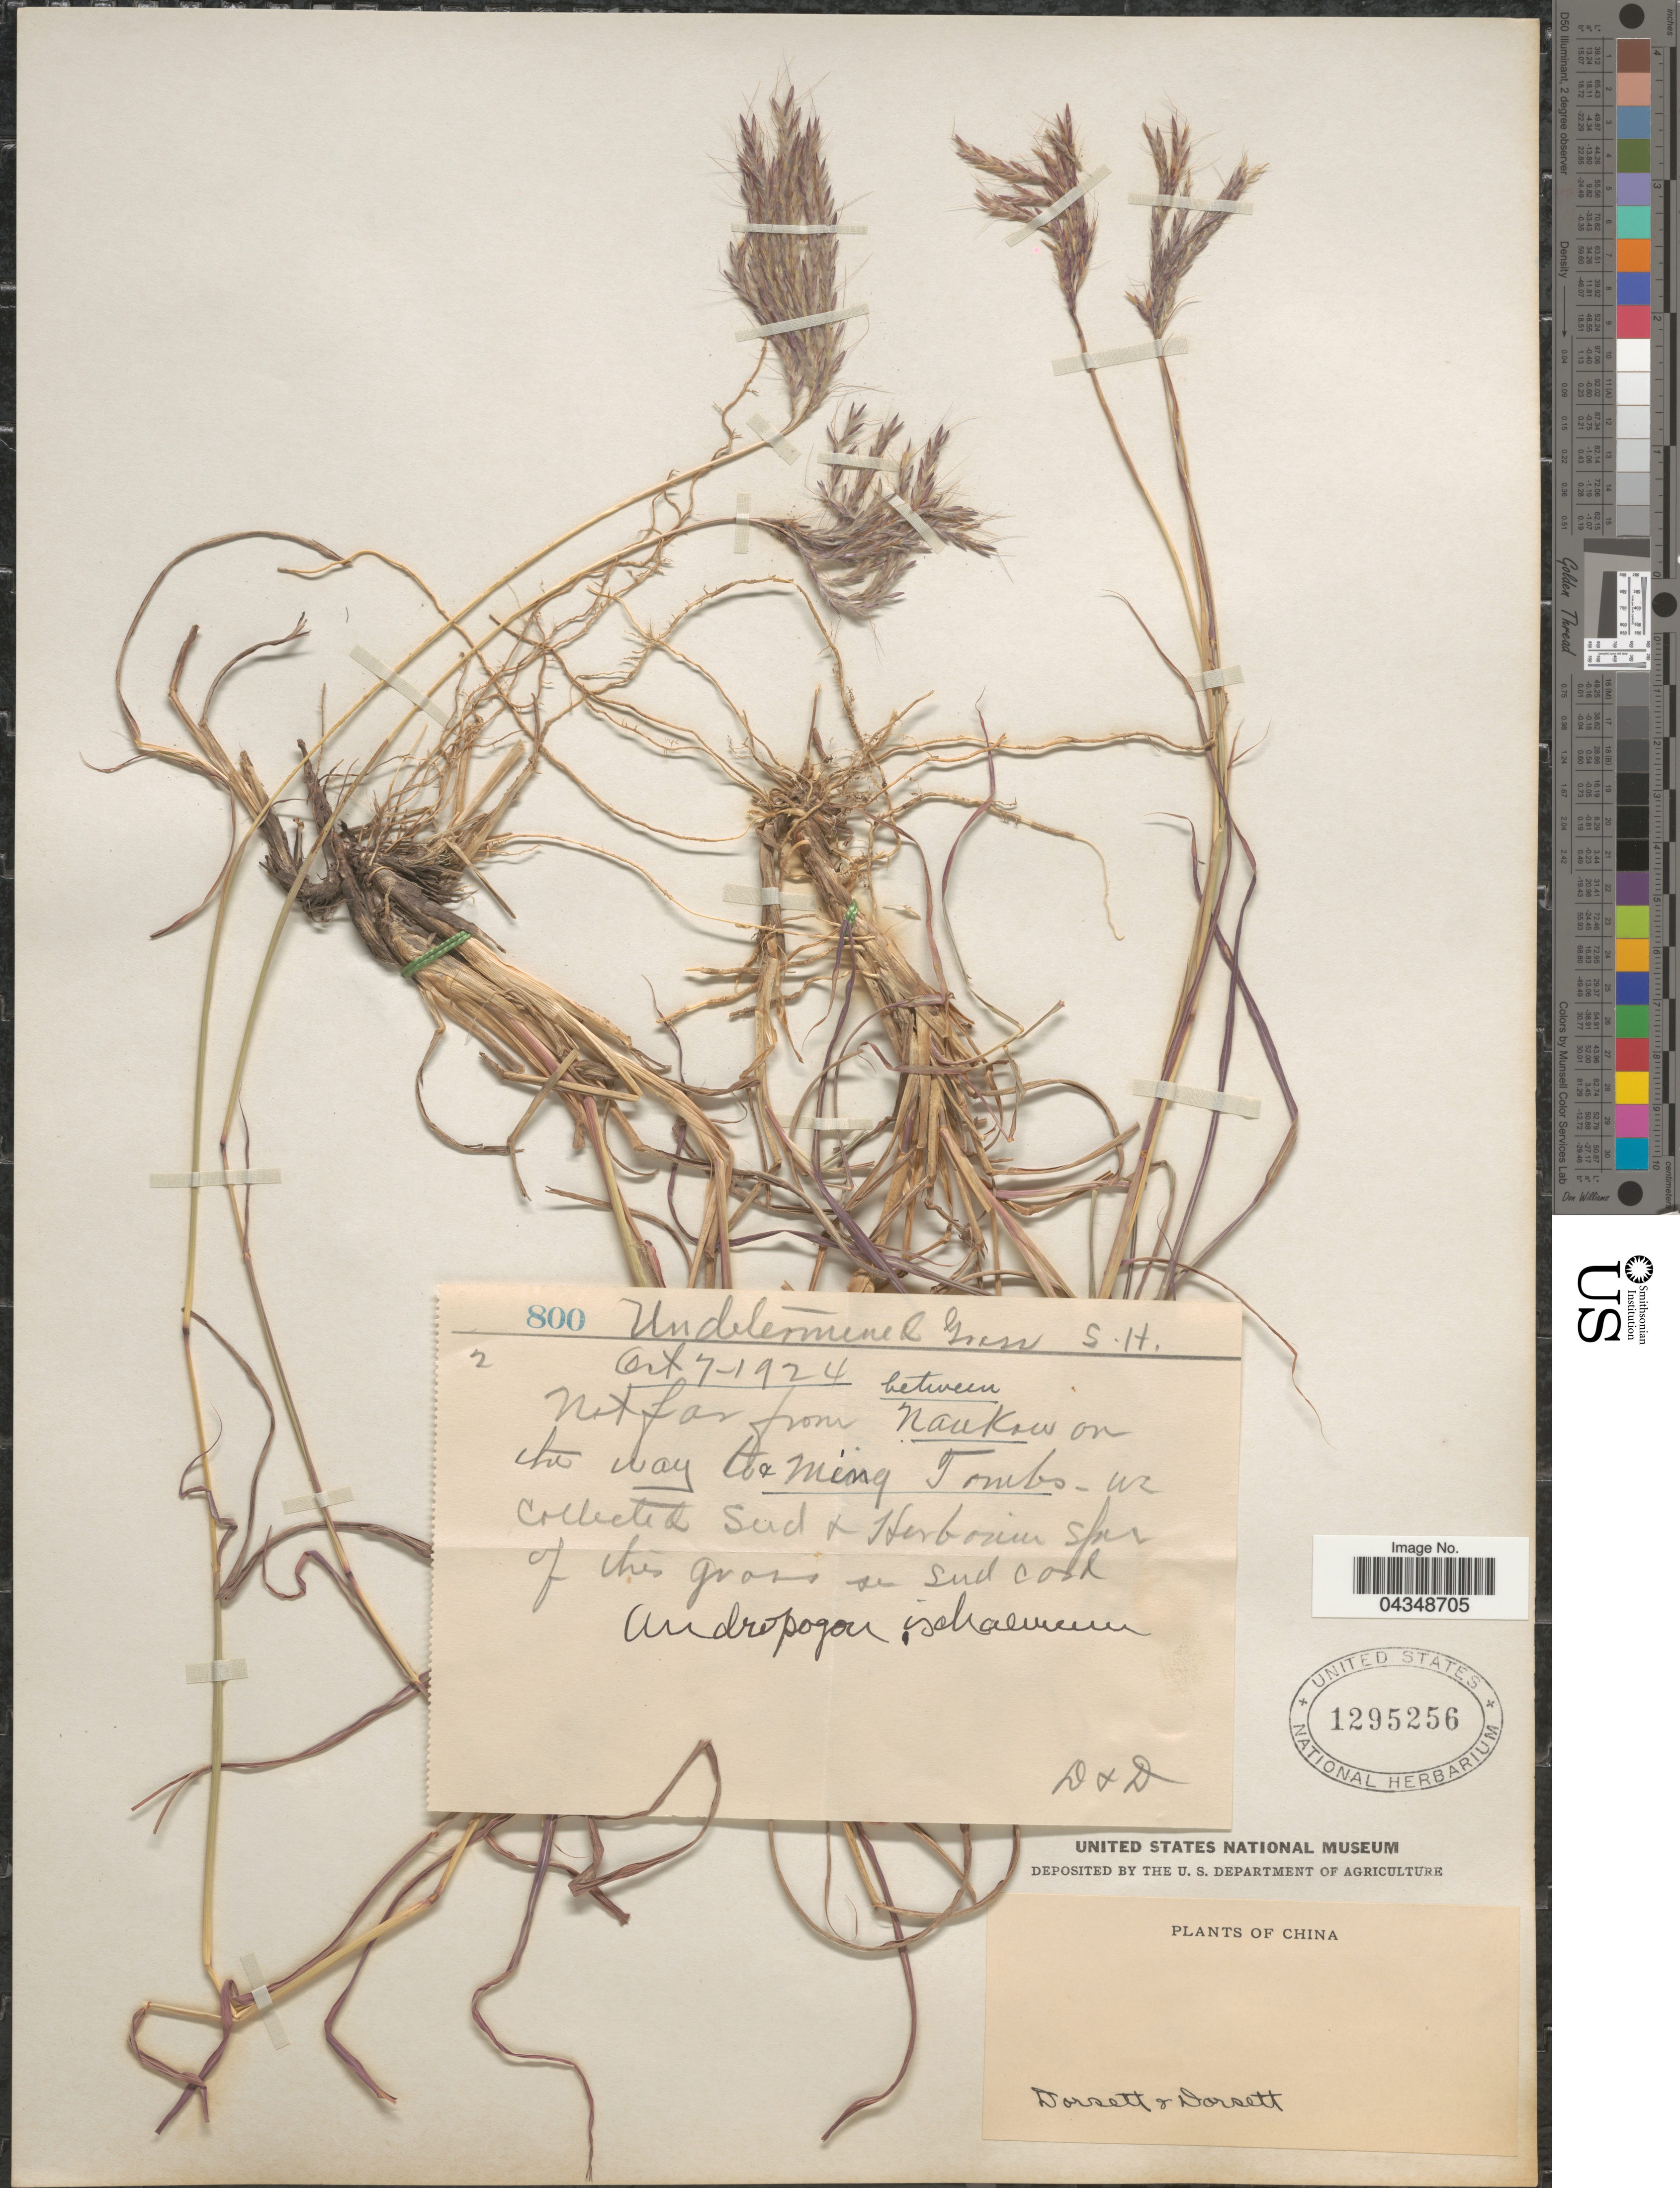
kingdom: Plantae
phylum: Tracheophyta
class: Liliopsida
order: Poales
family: Poaceae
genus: Bothriochloa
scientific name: Bothriochloa ischaemum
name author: (L.) Keng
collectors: -- Dorsett & -- Dorsett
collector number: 800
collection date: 1924-10-07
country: China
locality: Not far from Nankow on the way to Ming Tombs.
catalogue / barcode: US 1295256